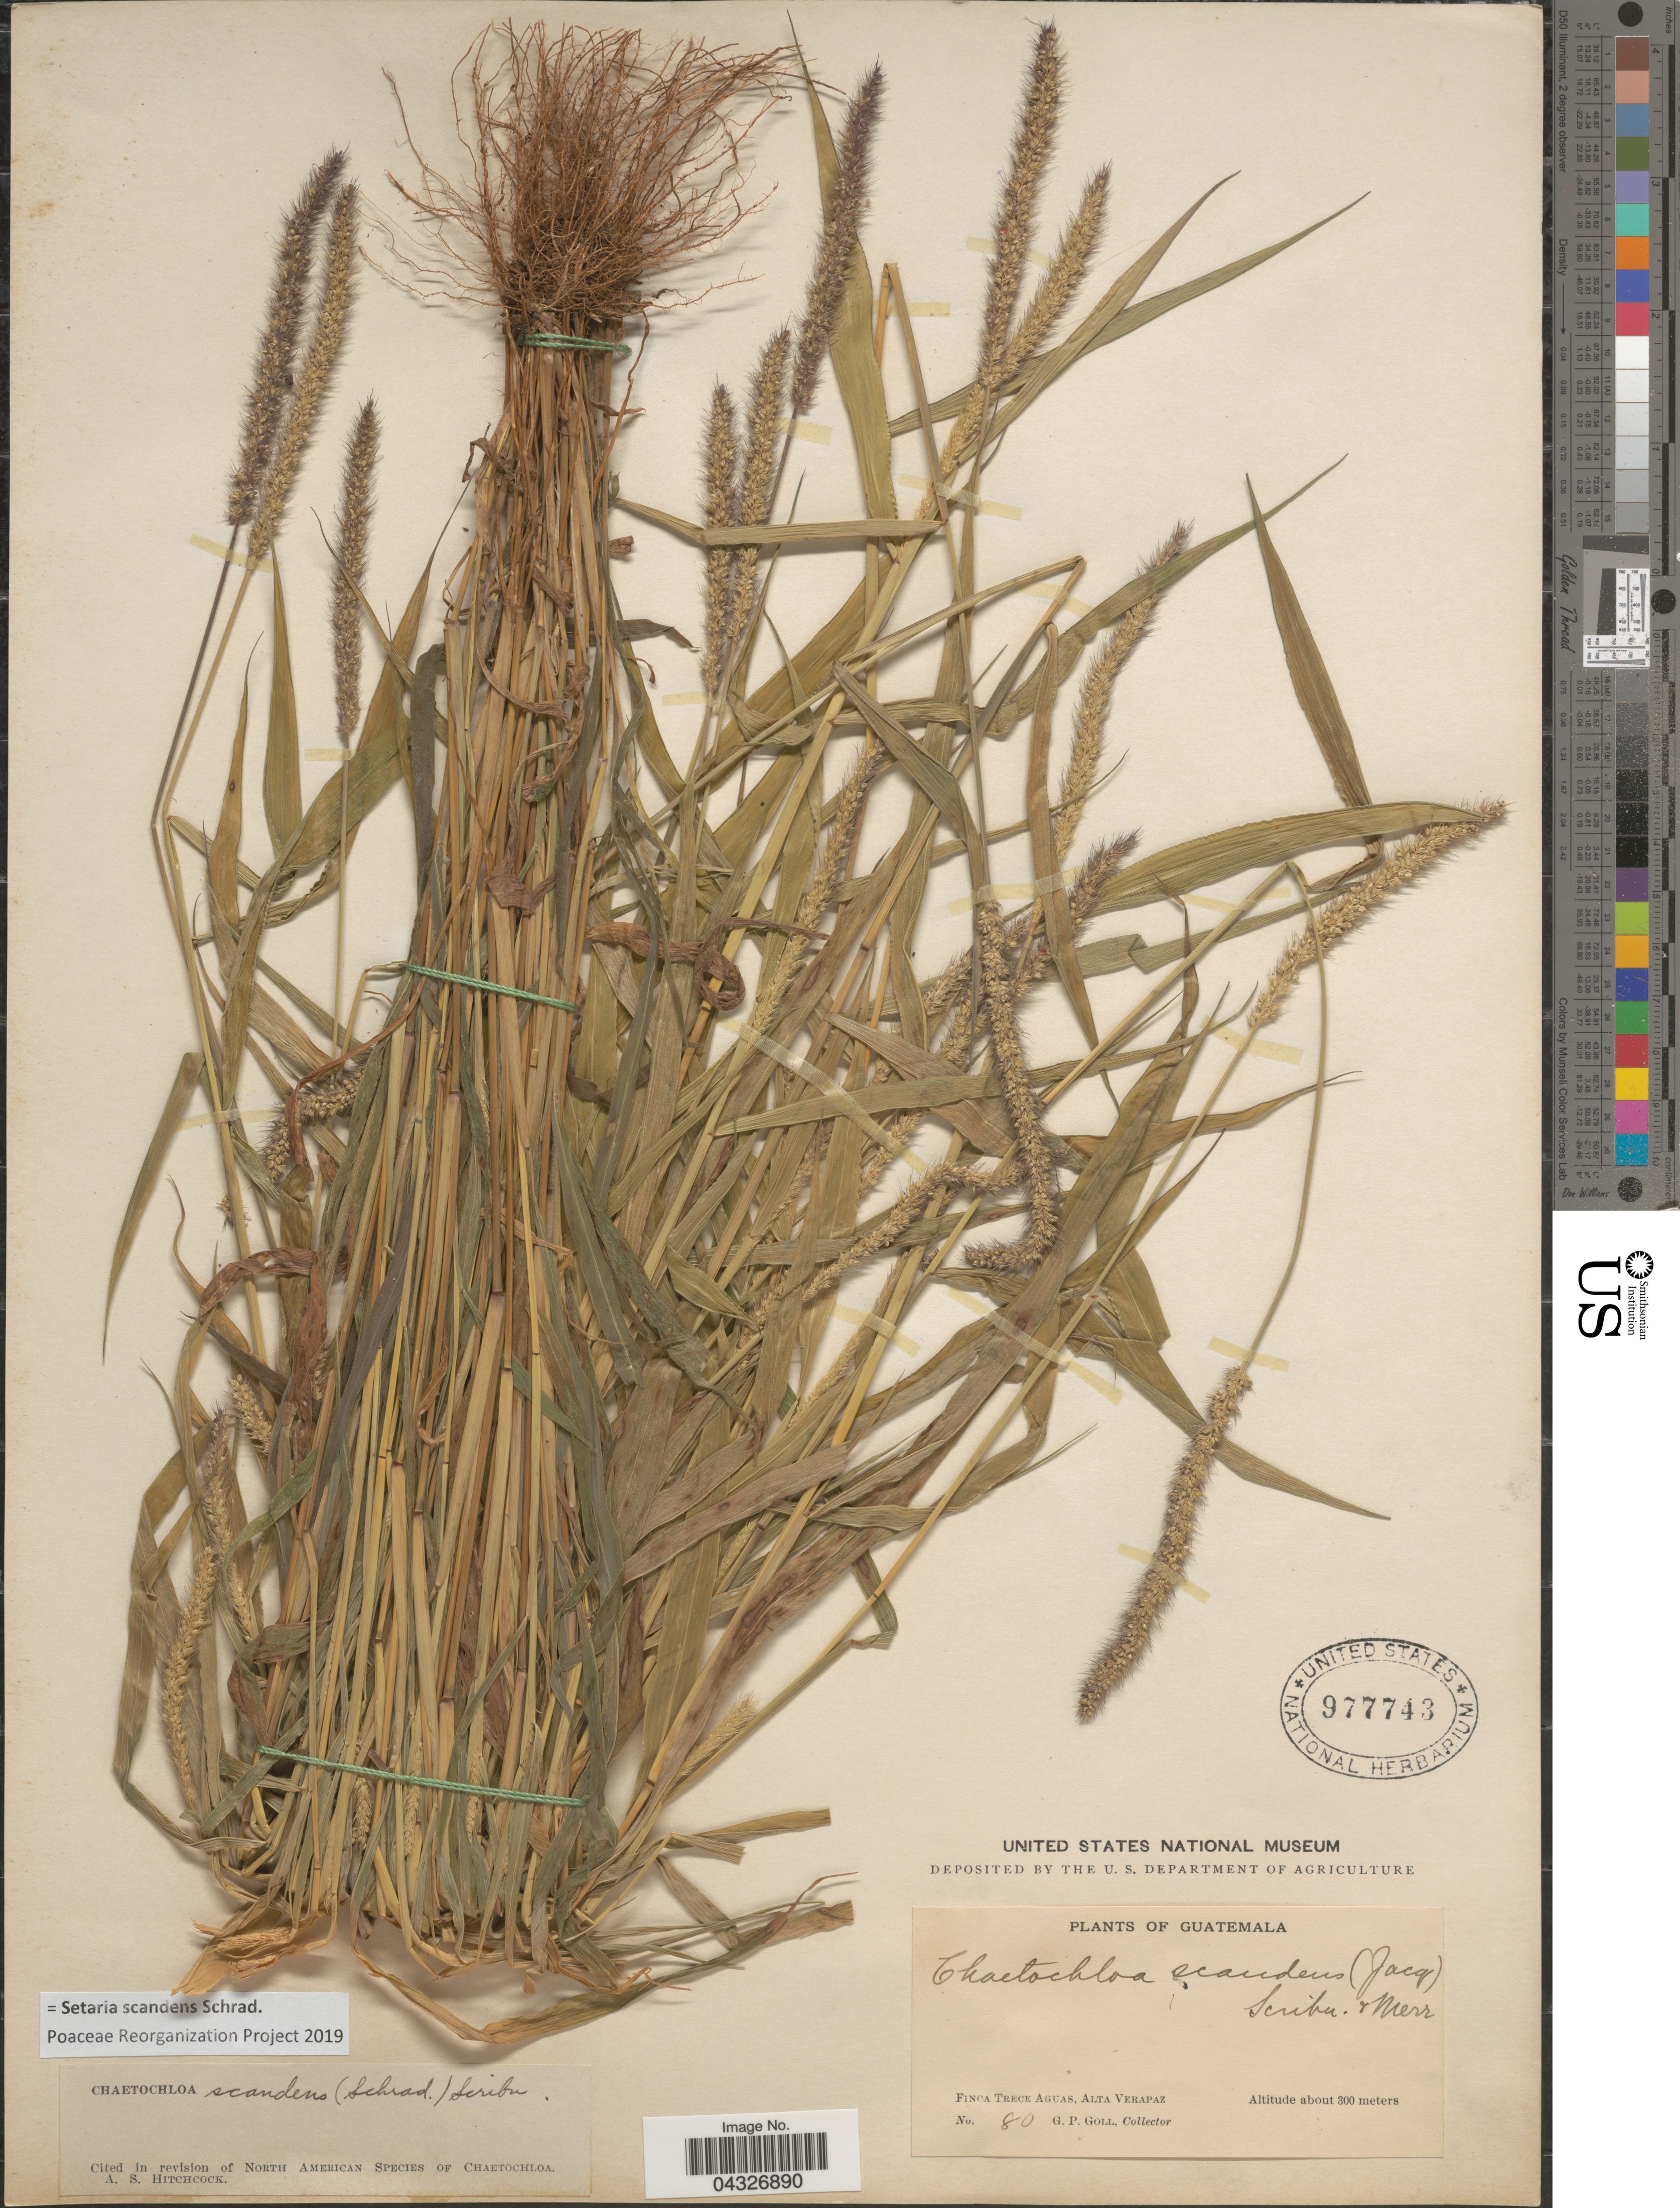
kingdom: Plantae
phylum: Tracheophyta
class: Liliopsida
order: Poales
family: Poaceae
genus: Setaria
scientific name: Setaria scandens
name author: Schrad. ex Schult.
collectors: G. P. Goll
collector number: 80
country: Guatemala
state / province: Alta Verapaz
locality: Finca Trece Aguas.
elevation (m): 300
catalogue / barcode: US 977743